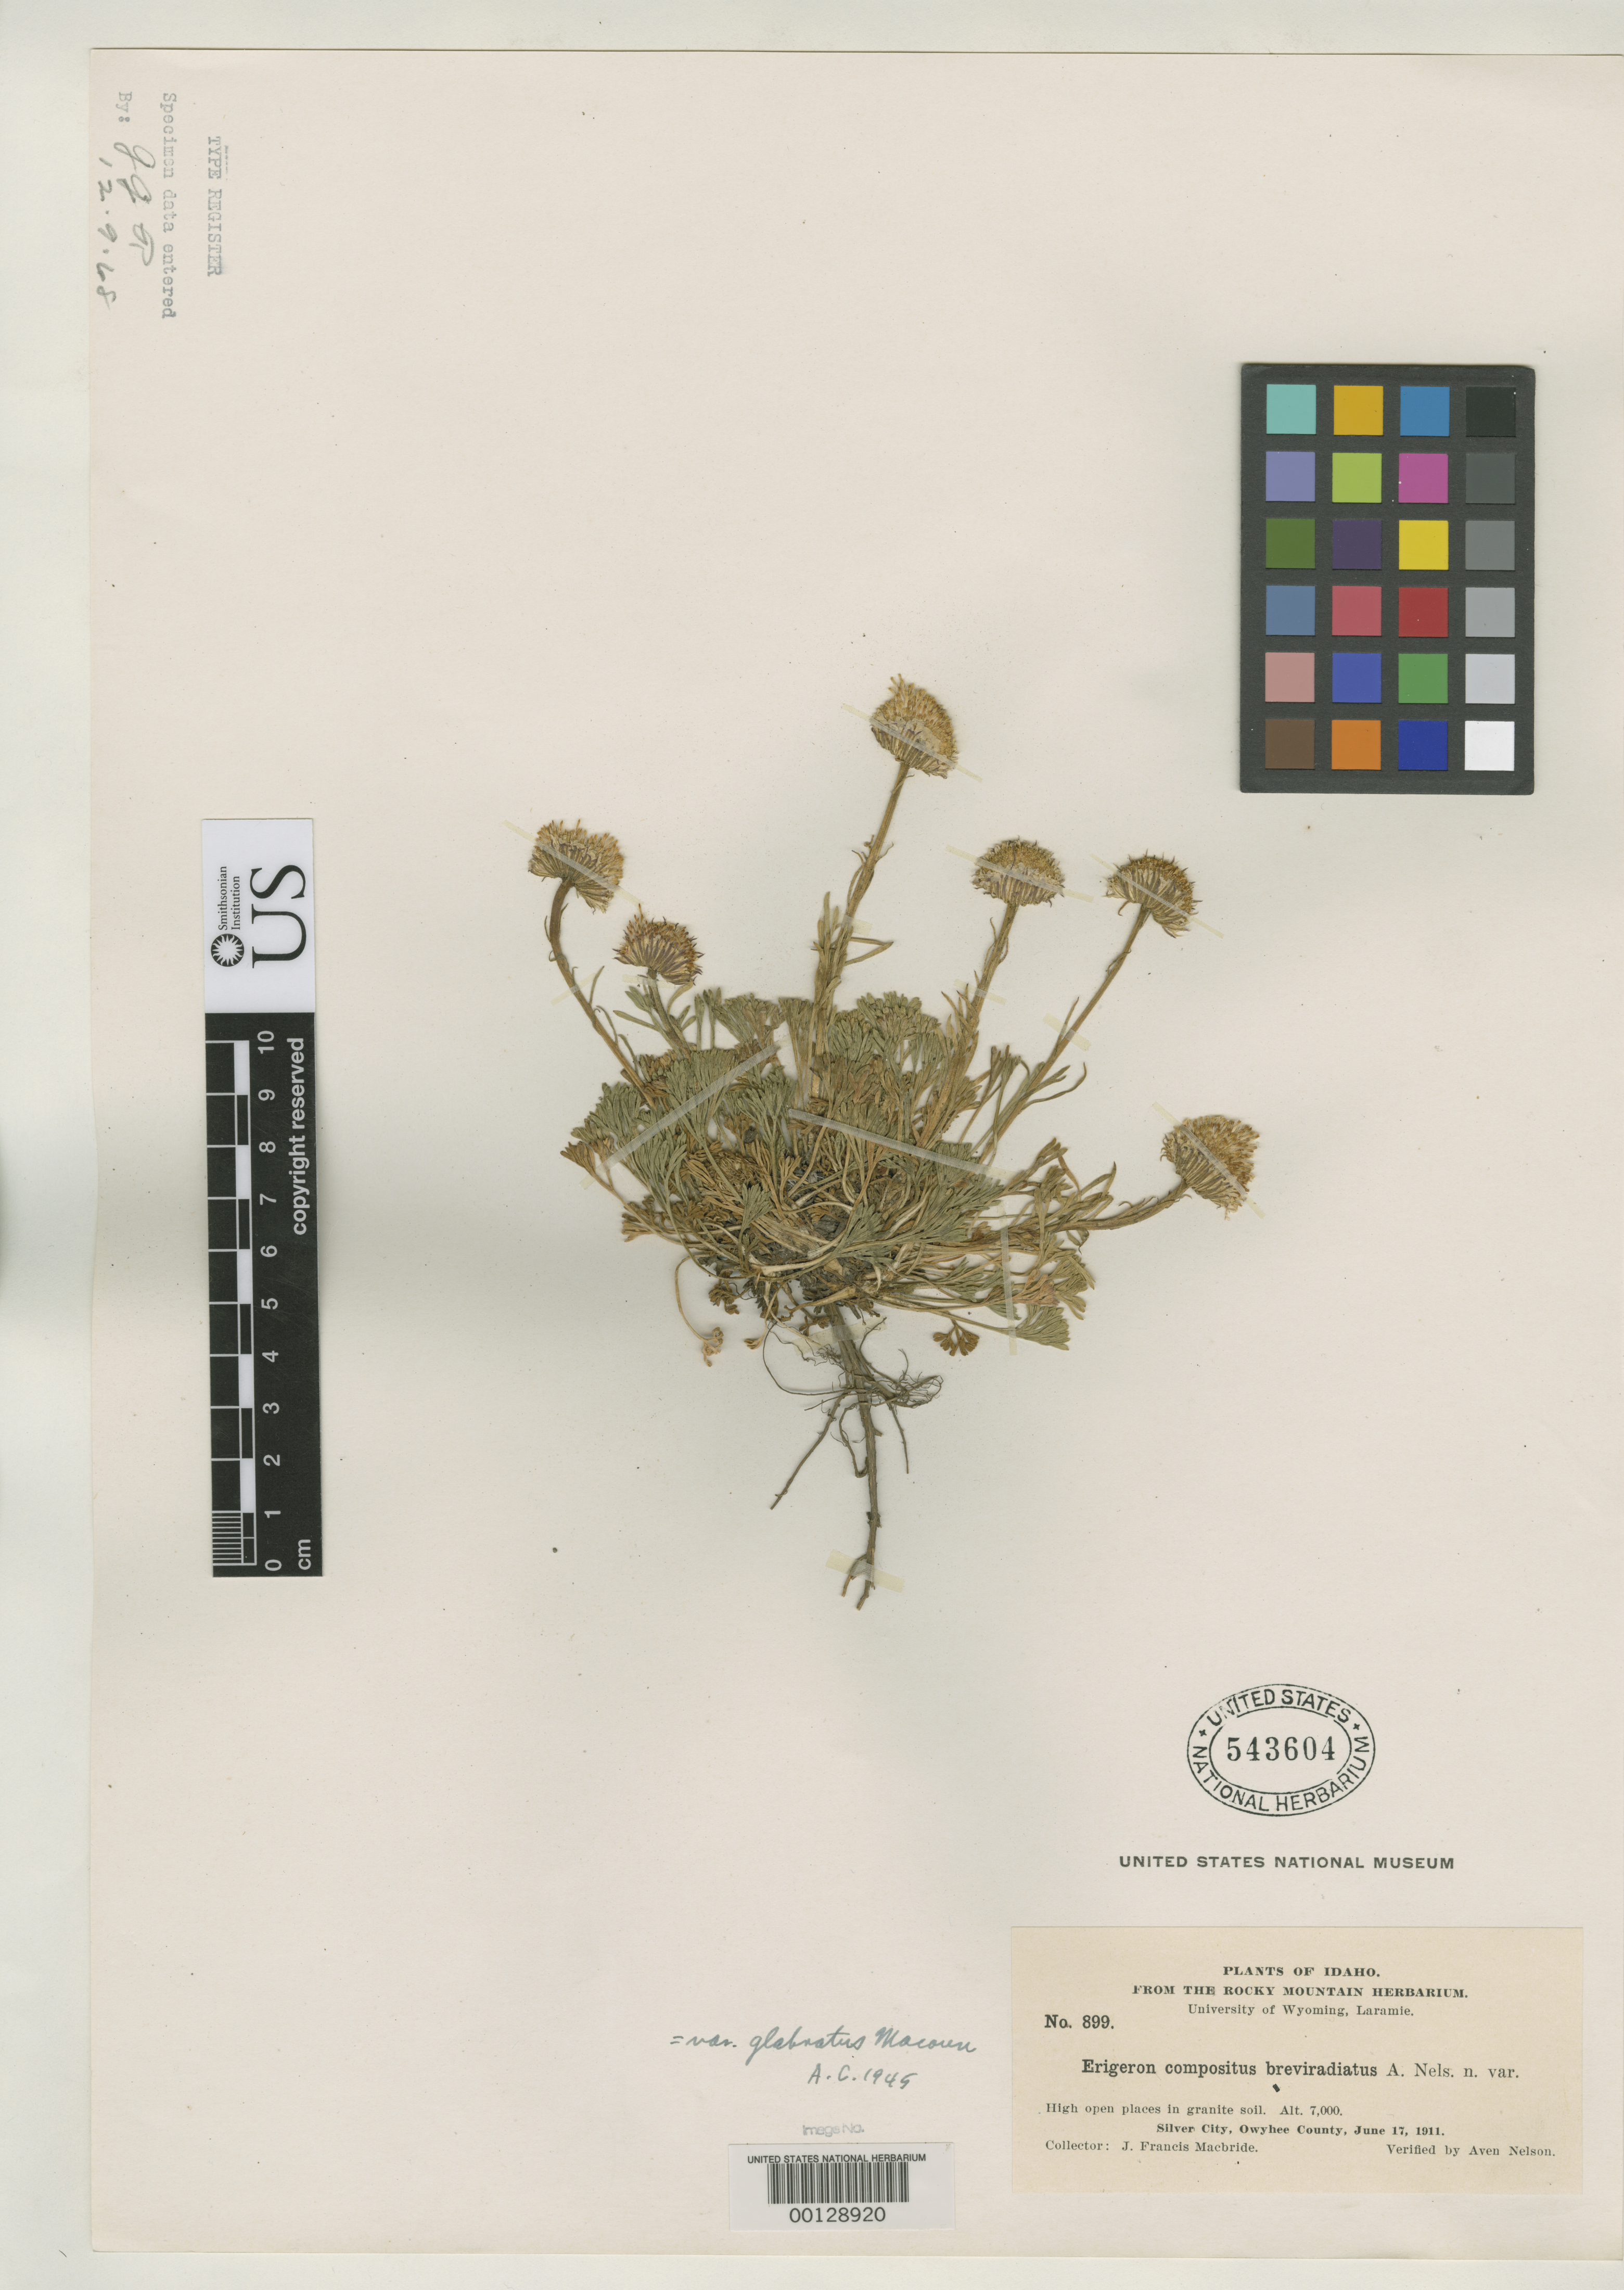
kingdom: Plantae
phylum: Tracheophyta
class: Magnoliopsida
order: Asterales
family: Asteraceae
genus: Erigeron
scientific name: Erigeron compositus var. breviradiatus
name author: A. Nelson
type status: Isotype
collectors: J. F. Macbride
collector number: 899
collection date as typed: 17 Jun 1911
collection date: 1911-06-17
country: United States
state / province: Idaho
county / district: Owyhee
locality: Silver City.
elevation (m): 2134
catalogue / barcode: US 543604